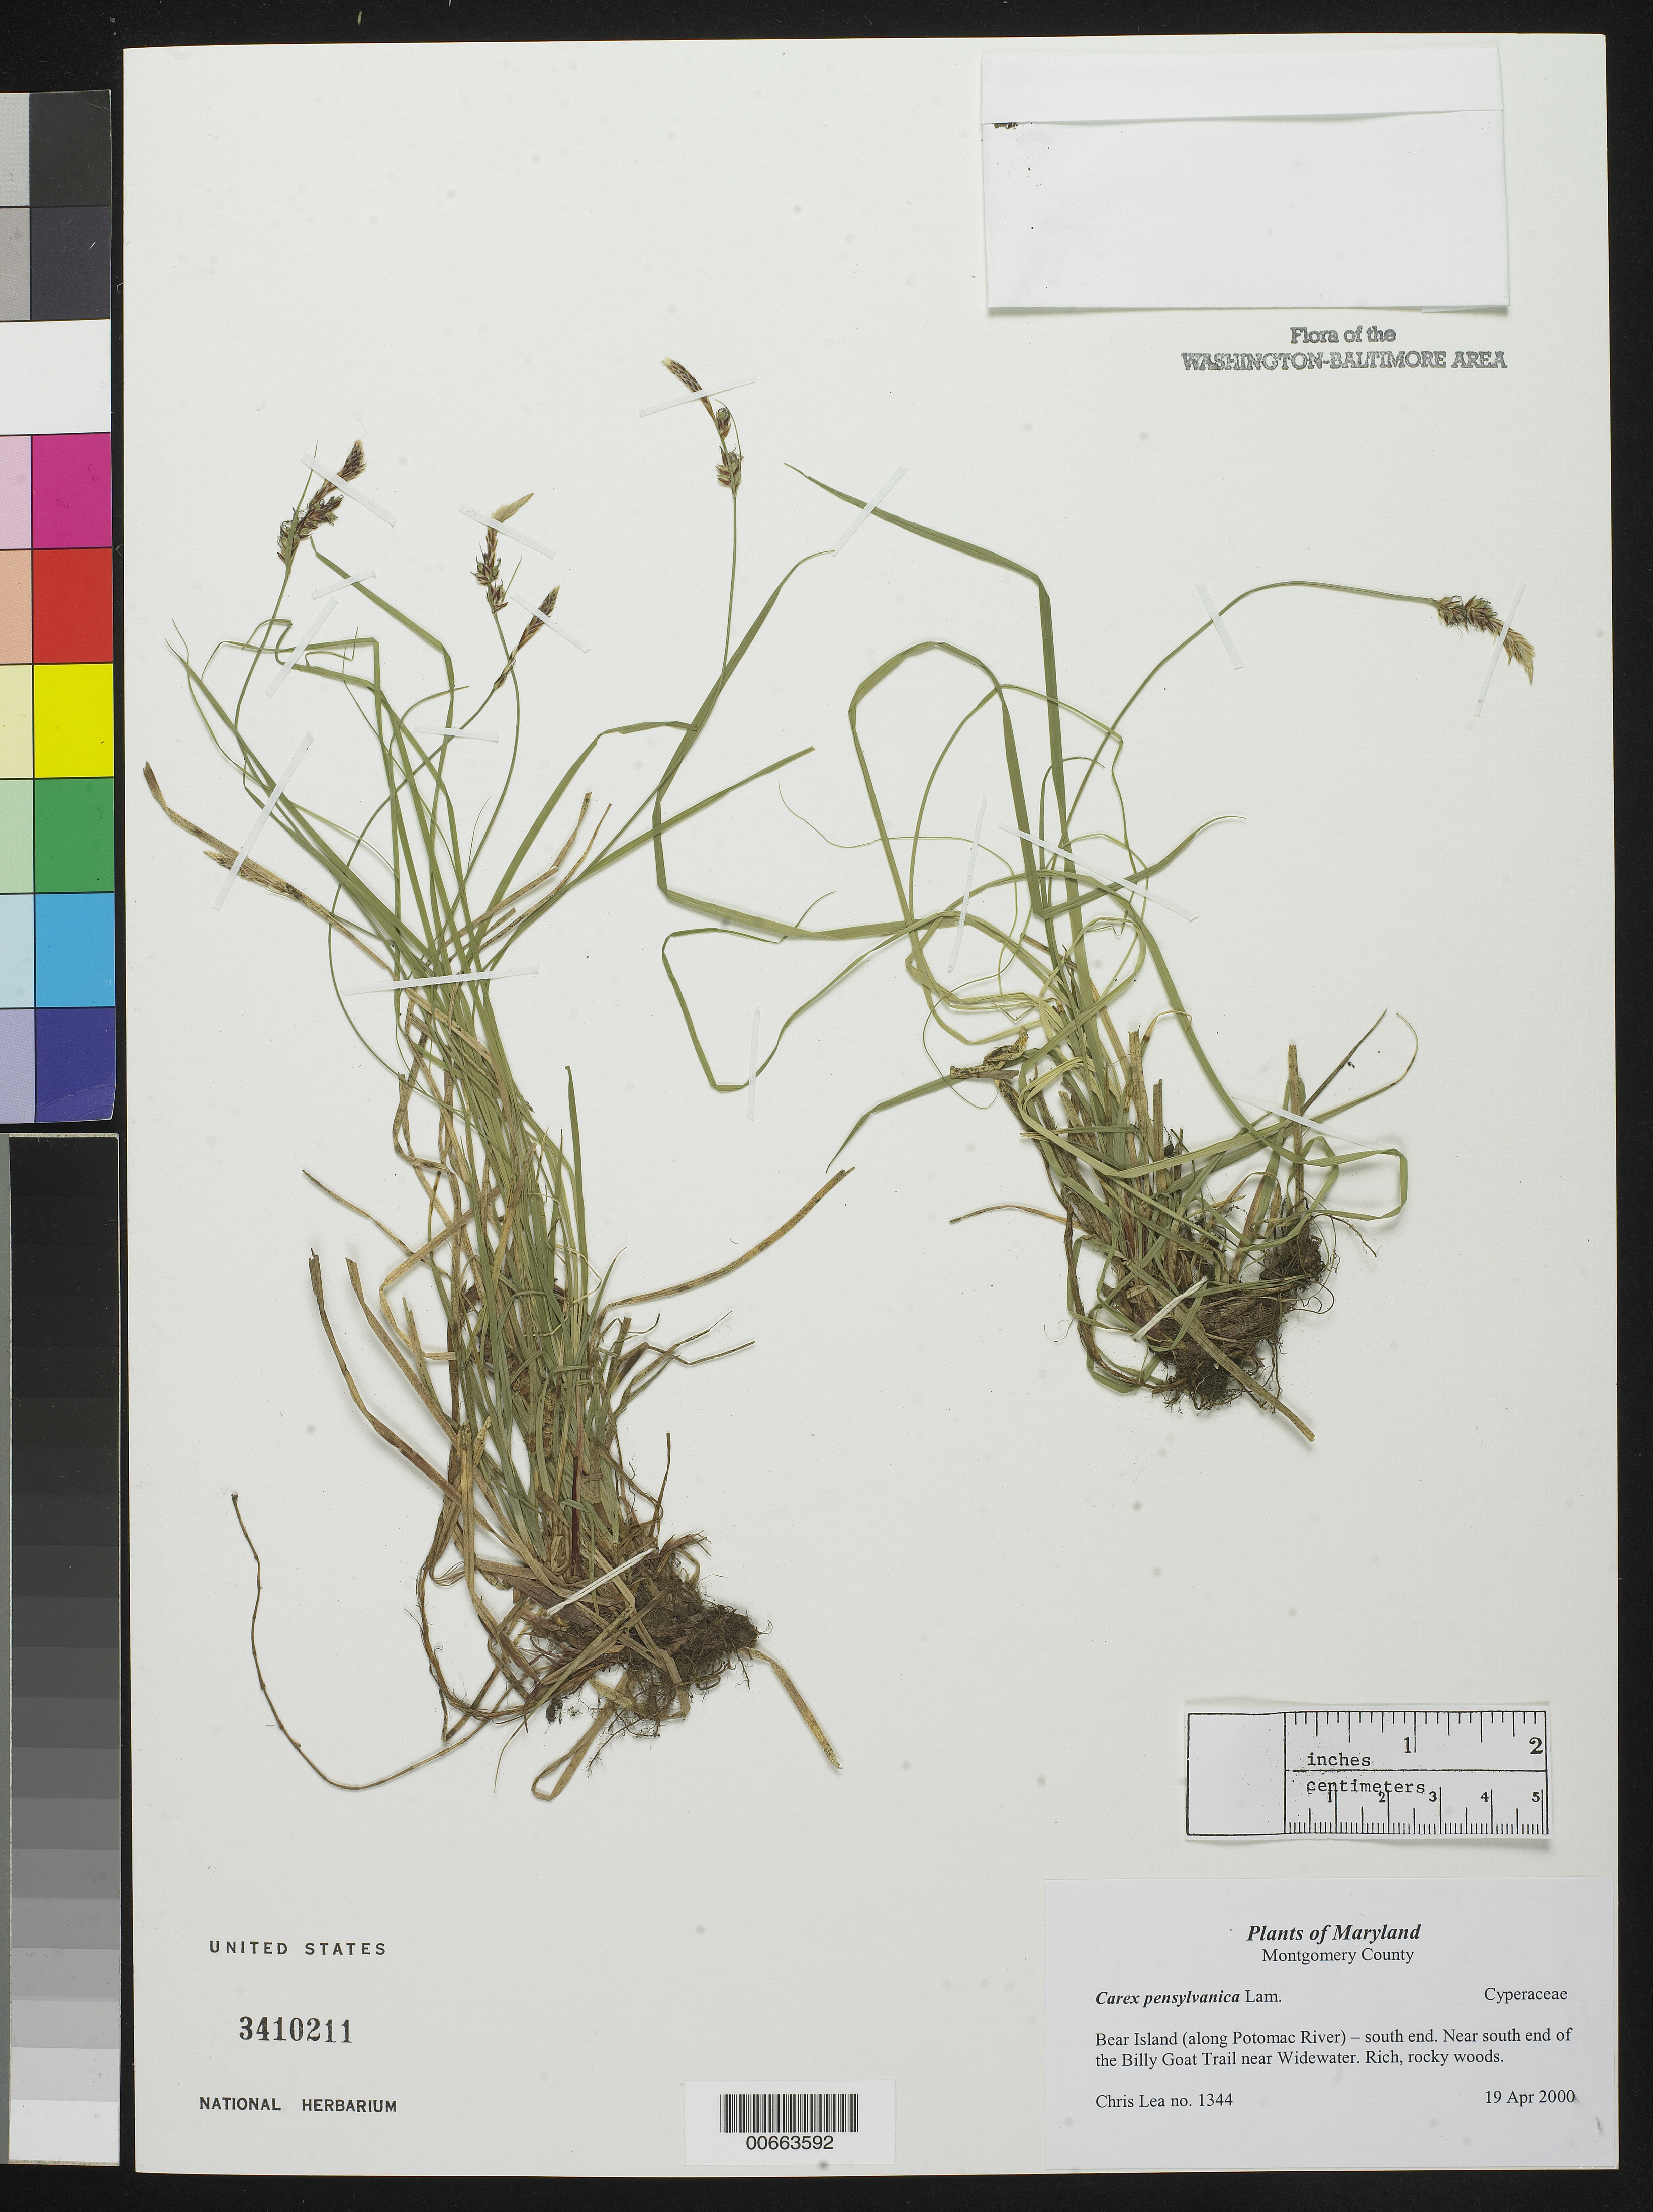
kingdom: Plantae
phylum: Tracheophyta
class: Liliopsida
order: Poales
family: Cyperaceae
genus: Carex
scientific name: Carex pensylvanica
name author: Lam.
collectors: C. Lea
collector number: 1344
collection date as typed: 19 Apr 2000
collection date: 2000-04-19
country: United States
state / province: Maryland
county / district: Montgomery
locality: Bear Island (along Potomac River) - south end. Near south end of the Billy Goat Trail near Widewater.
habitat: Rich, rocky woods.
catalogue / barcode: US 3410211